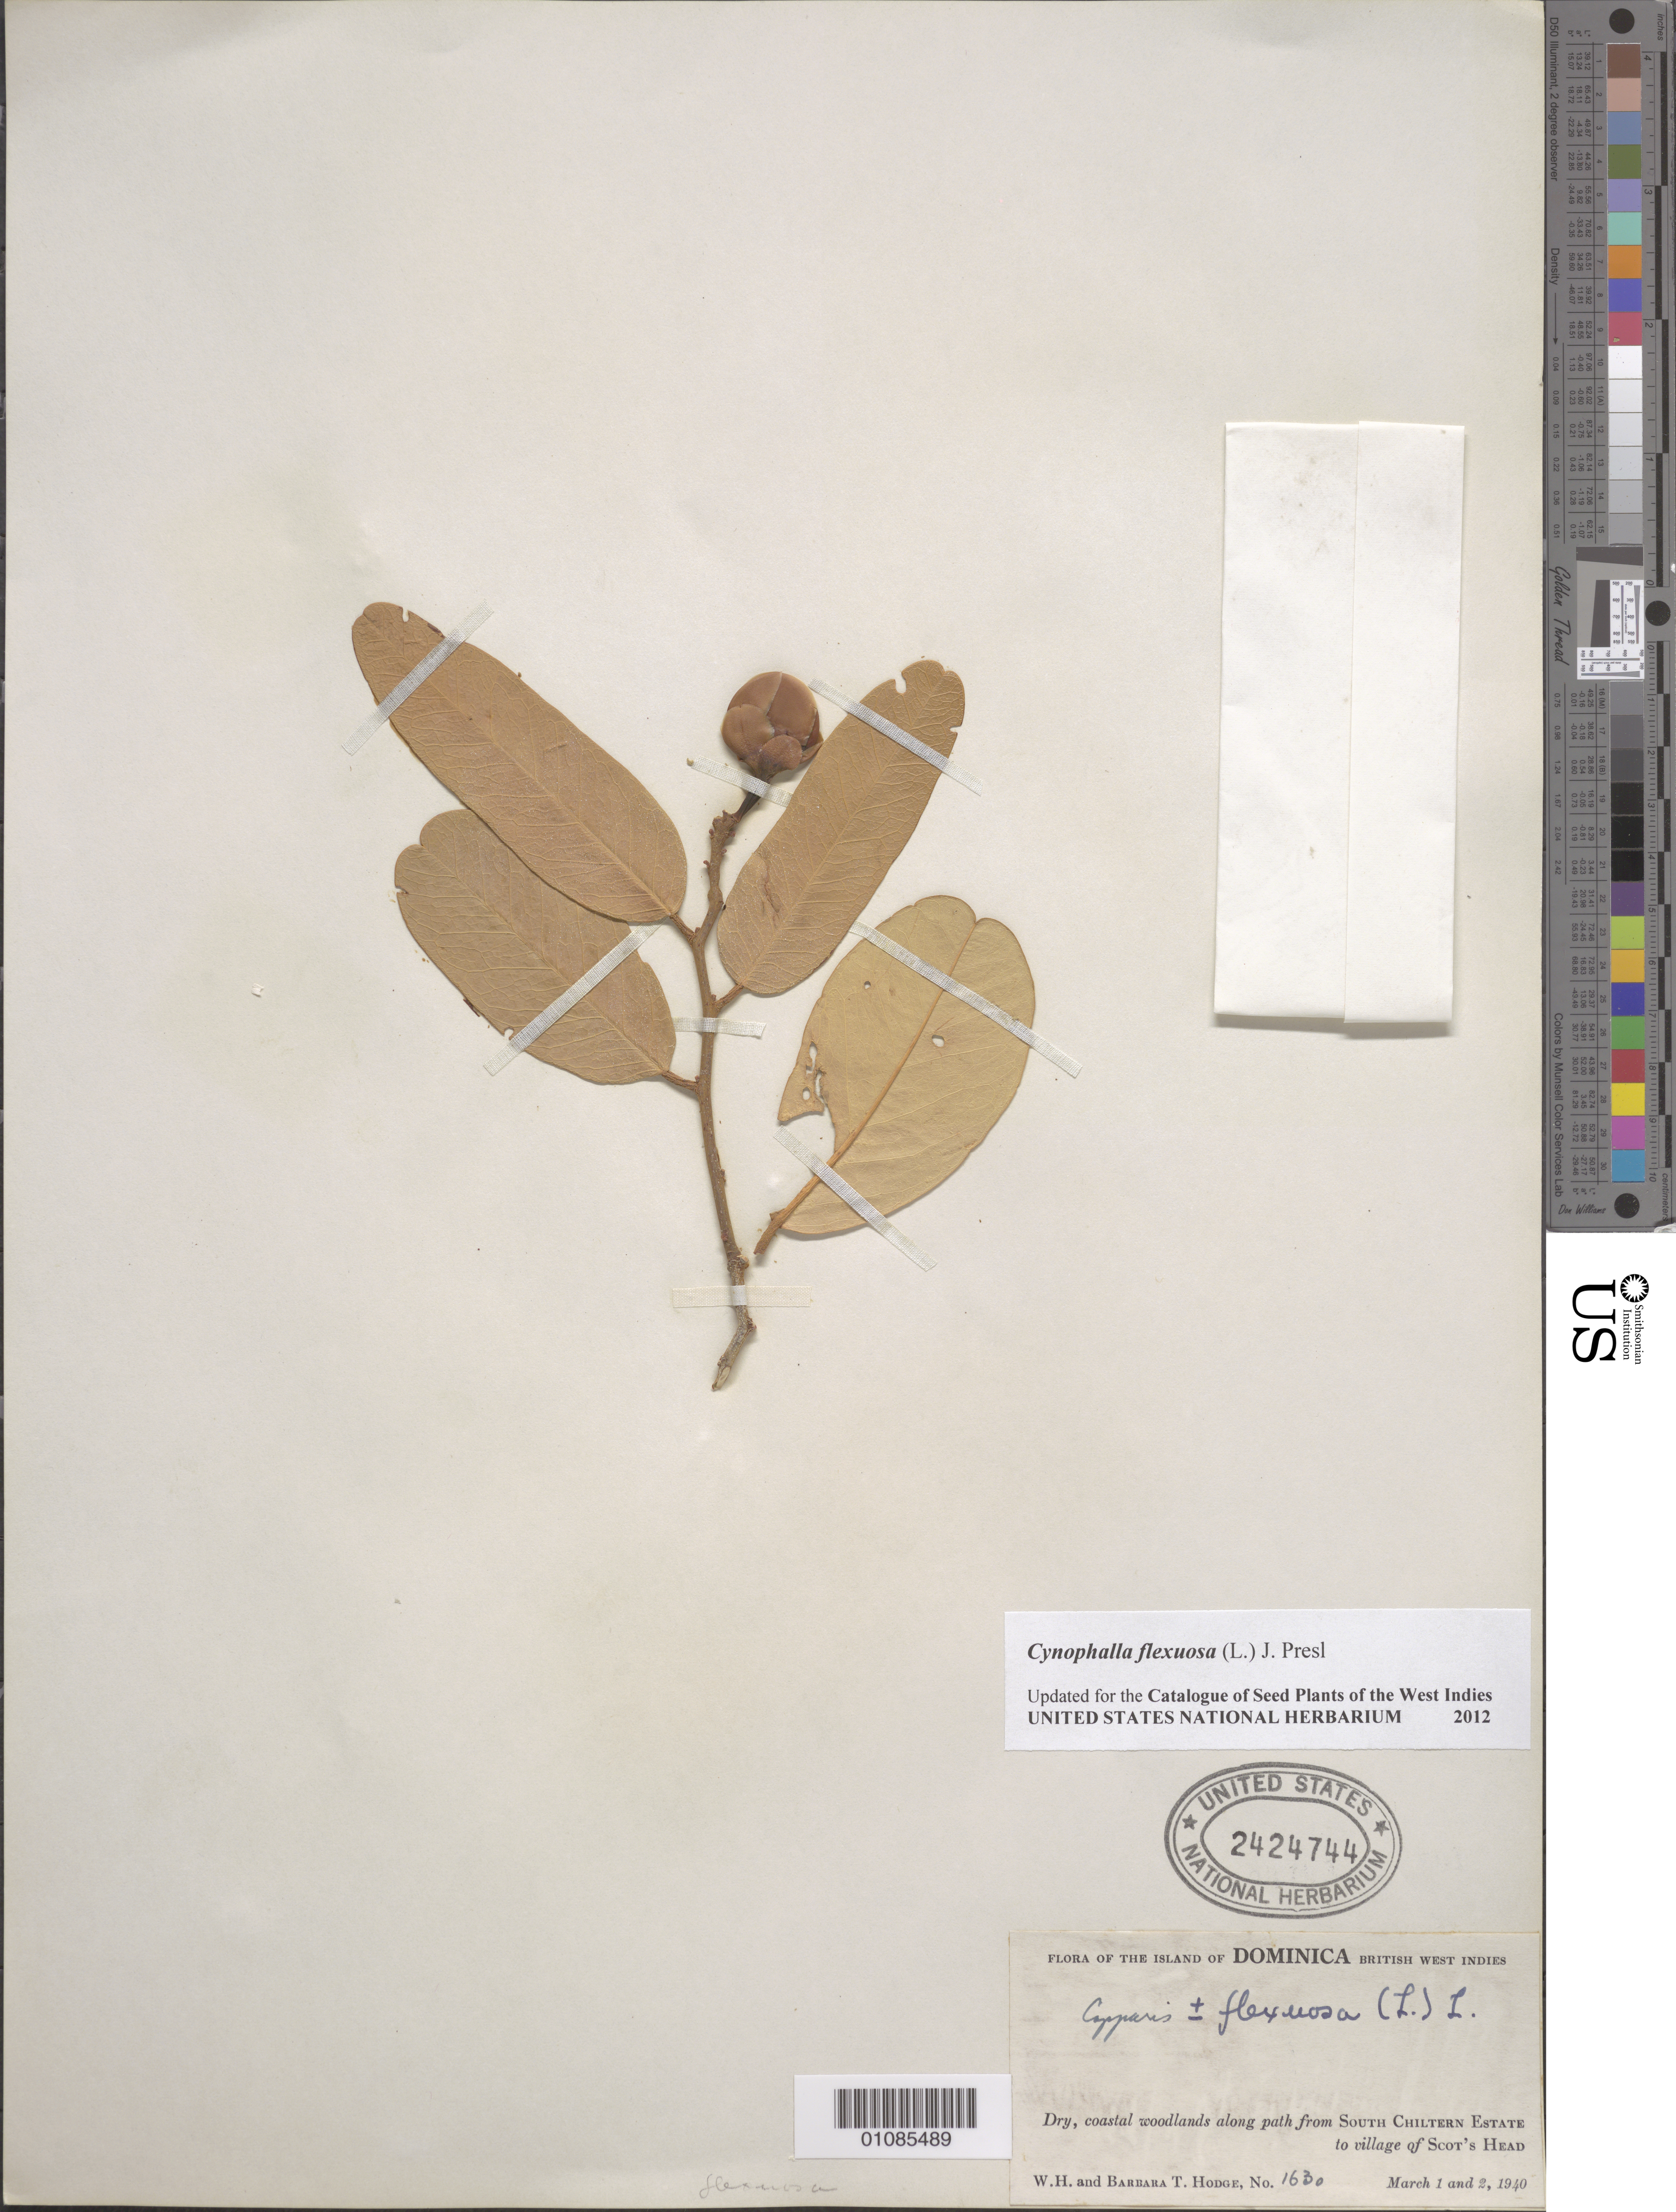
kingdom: Plantae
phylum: Tracheophyta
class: Magnoliopsida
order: Brassicales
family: Capparaceae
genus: Cynophalla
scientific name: Cynophalla flexuosa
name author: (L.) J. Presl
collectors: W. Hodge & B. Hodge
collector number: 1630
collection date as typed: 01 Mar 1940 to 02 Mar 1940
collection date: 1940-03-01/1940-03-02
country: Dominica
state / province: St. Mark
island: Dominica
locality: Along path from S Chiltern Estate to village of Scott's Head.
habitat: Dry, coastal woodlands.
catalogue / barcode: US 2424744